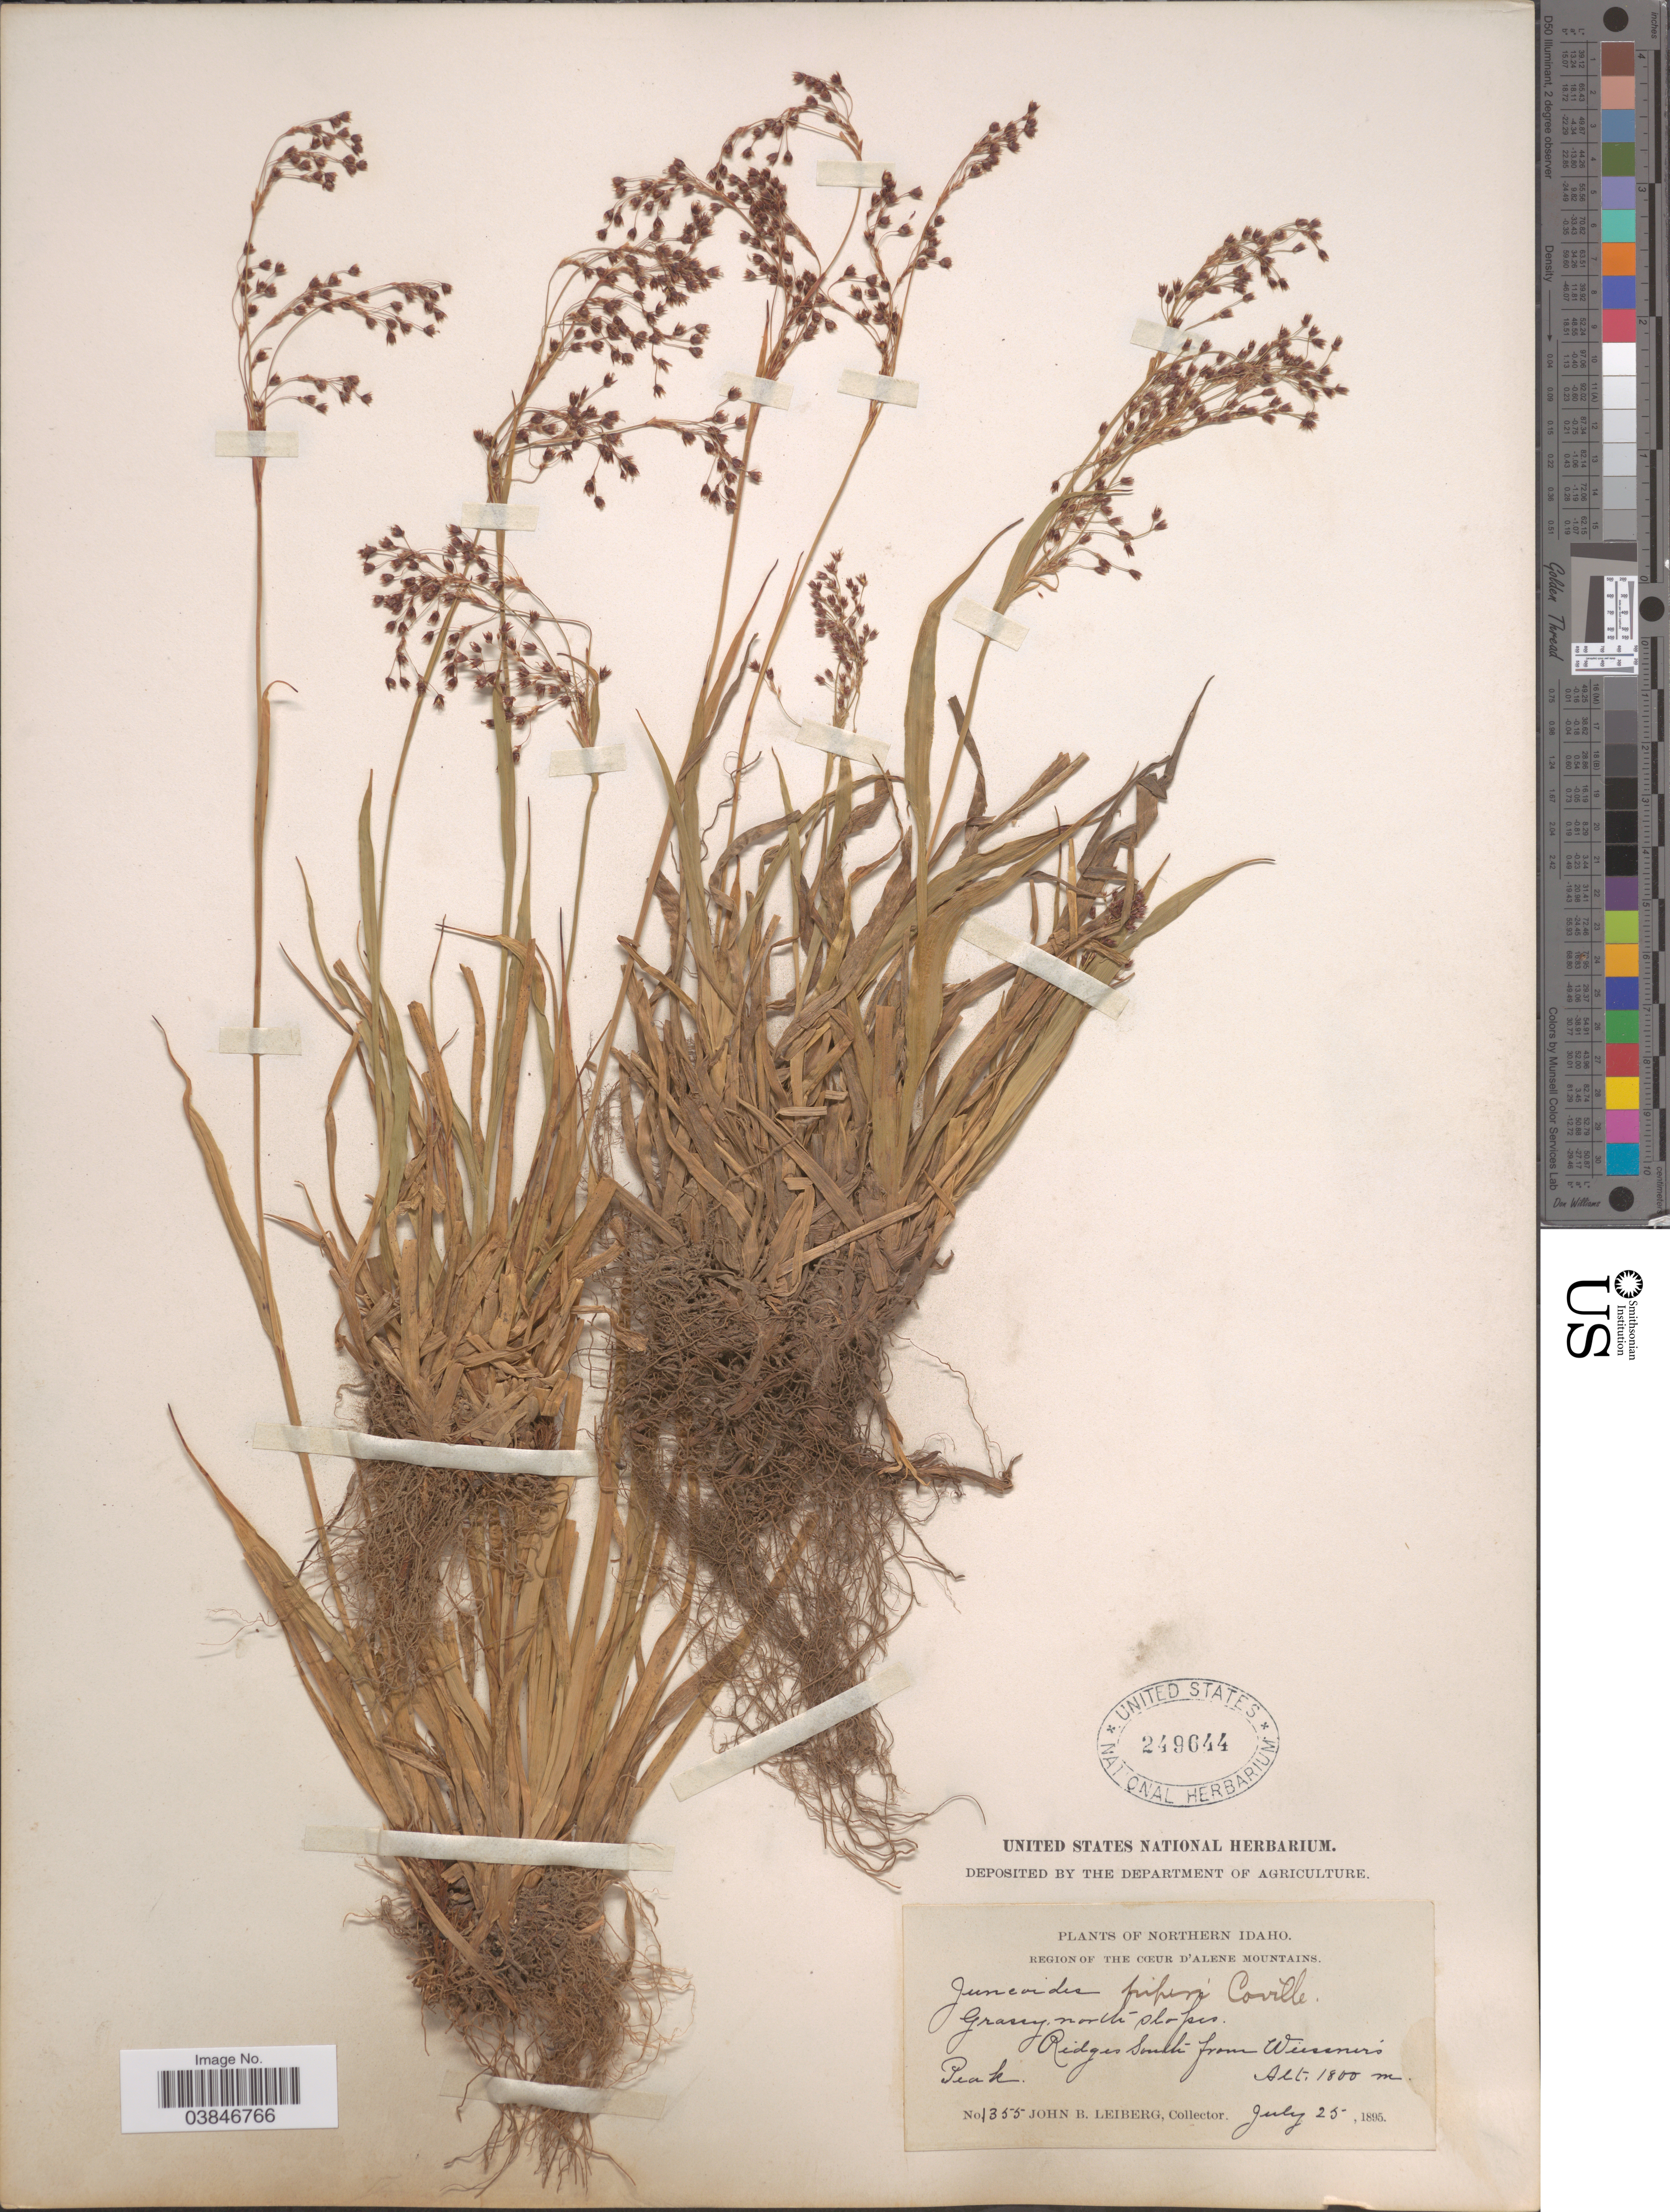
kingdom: Plantae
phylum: Tracheophyta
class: Liliopsida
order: Poales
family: Juncaceae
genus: Luzula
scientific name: Luzula piperi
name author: (Coville) M.E. Jones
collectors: J. B. Leiberg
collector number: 1355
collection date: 1895-07-25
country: United States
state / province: Idaho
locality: Northern Idaho. Region of the Cœur d'Alene Mountains. Ridges South from Wiessner's Peak.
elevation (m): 1800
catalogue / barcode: US 249644